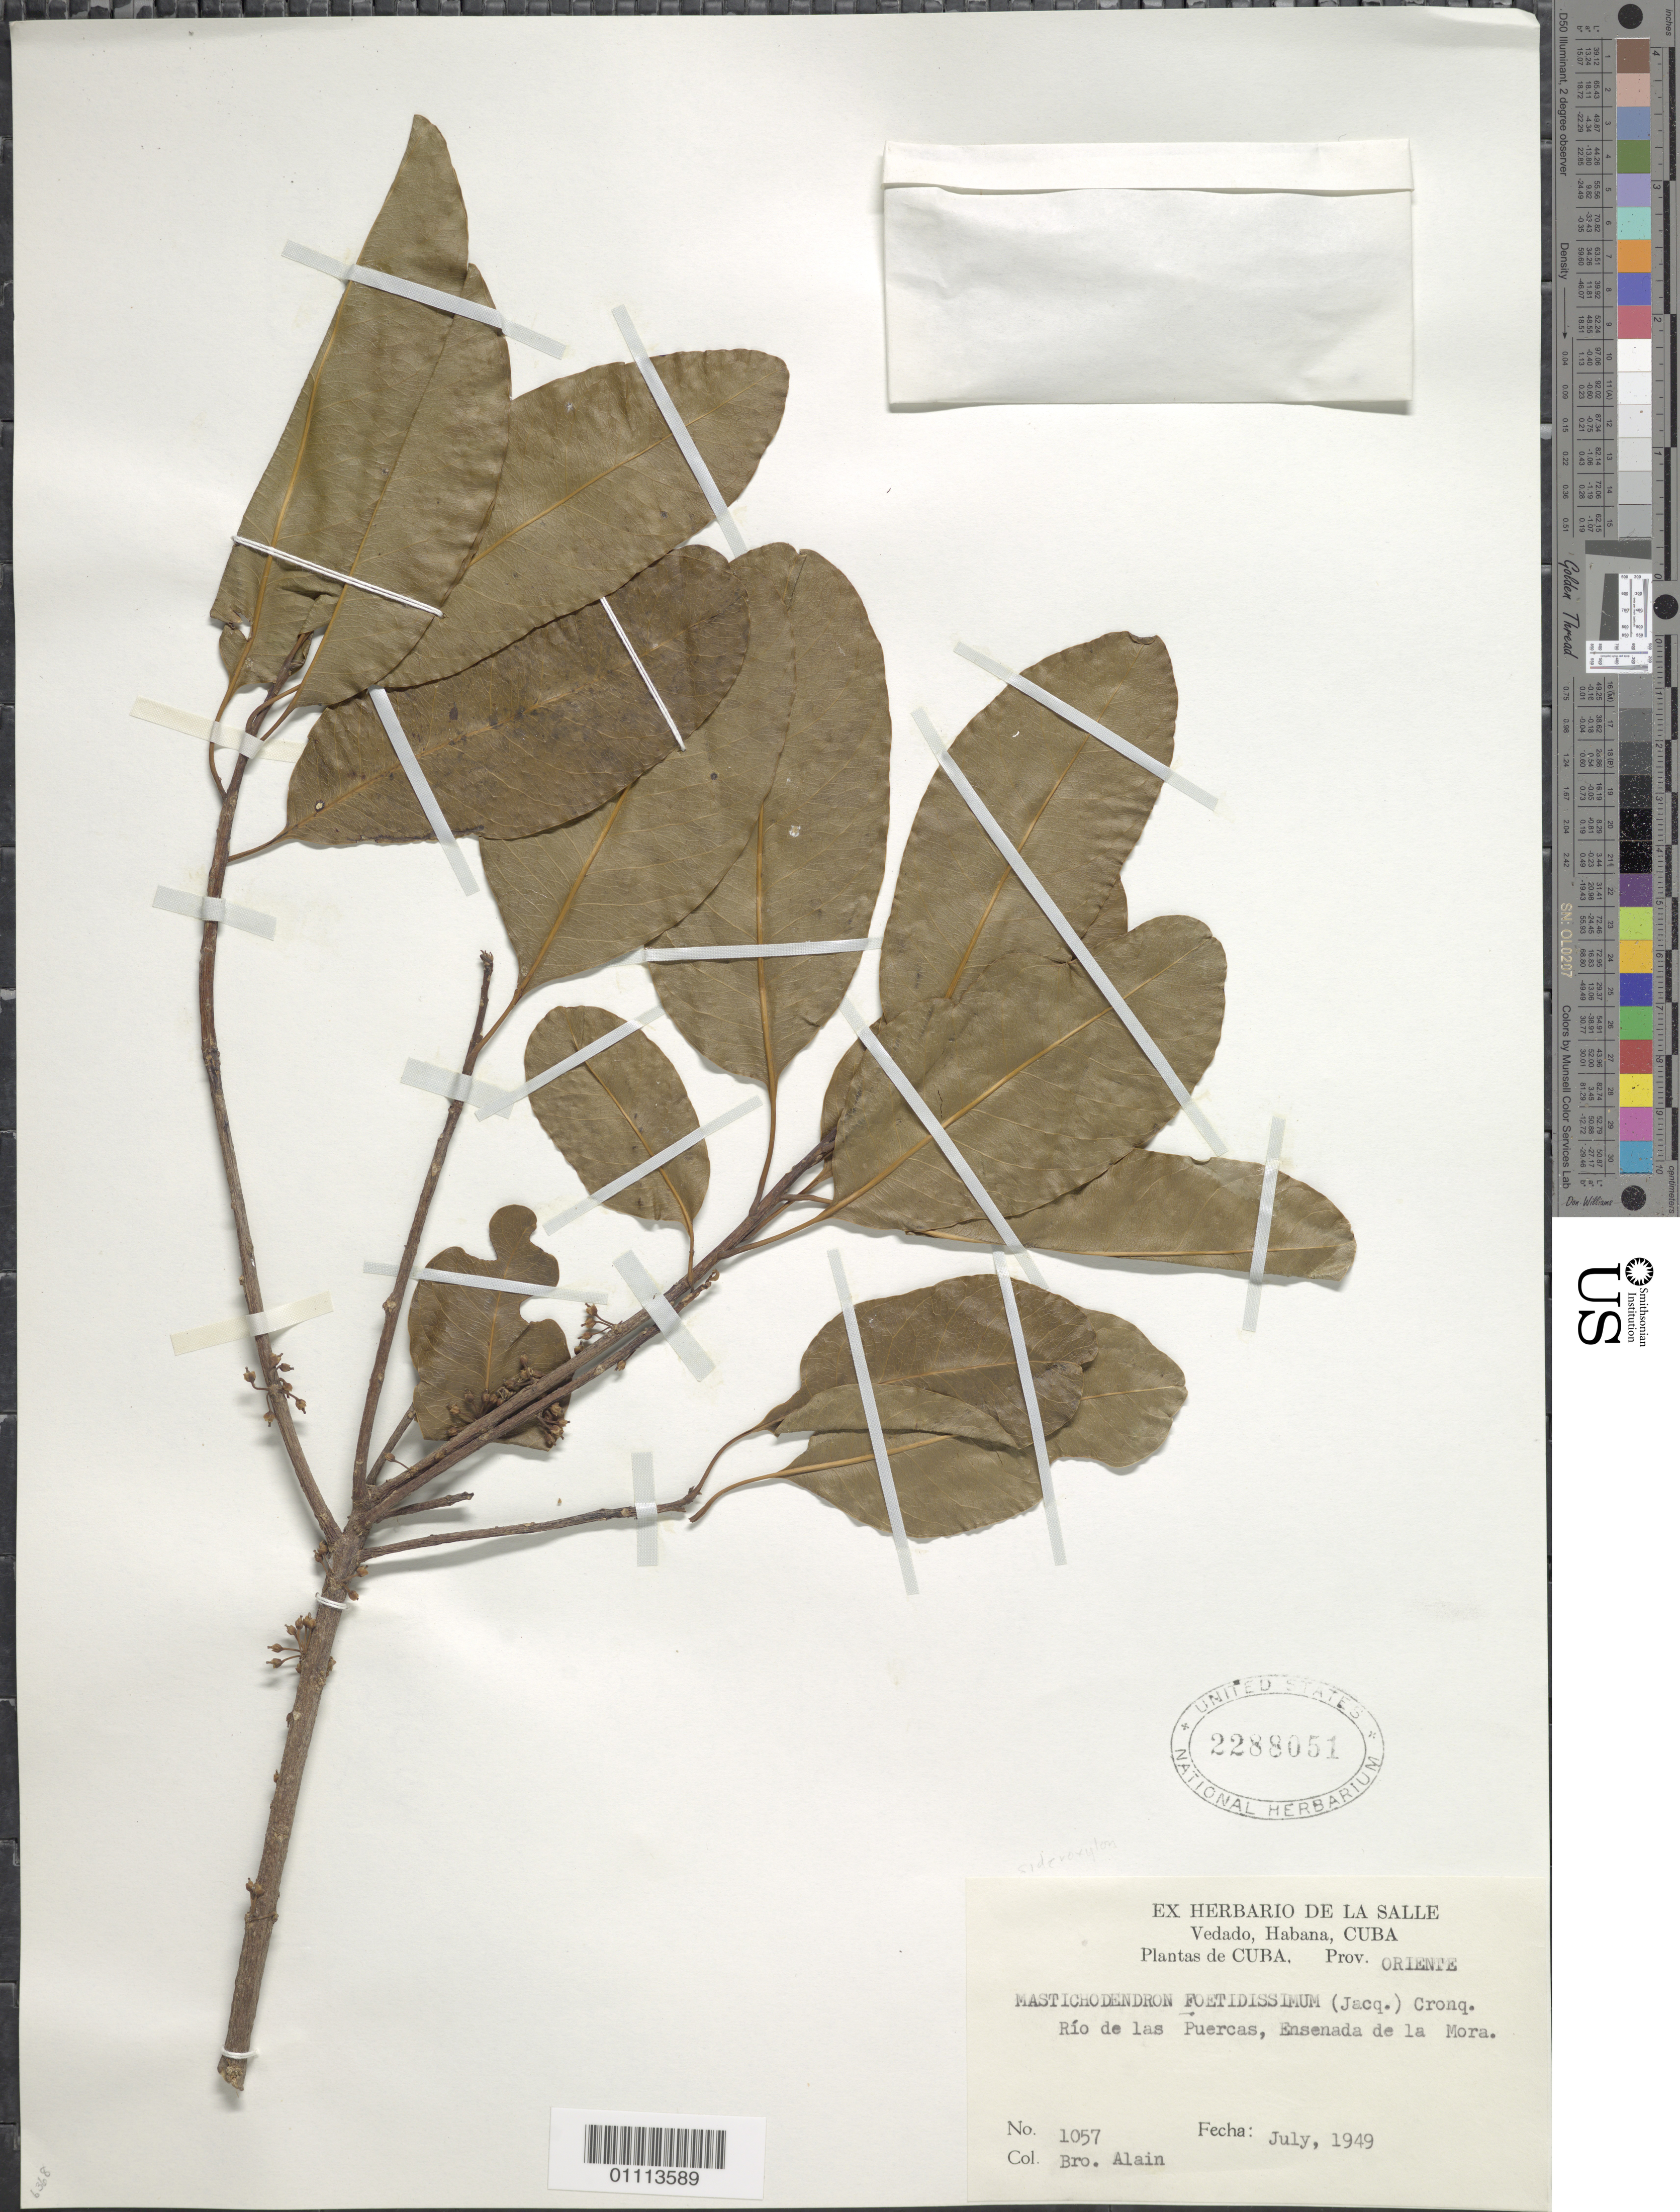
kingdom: Plantae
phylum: Tracheophyta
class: Magnoliopsida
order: Ericales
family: Sapotaceae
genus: Sideroxylon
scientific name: Sideroxylon foetidissimum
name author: Jacq.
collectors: A. H. Liogier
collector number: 1057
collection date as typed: Jul 1949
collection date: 1949-07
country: Cuba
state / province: Oriente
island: Cuba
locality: Rio de las Puercas, Ensenada de la Mora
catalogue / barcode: US 2288051